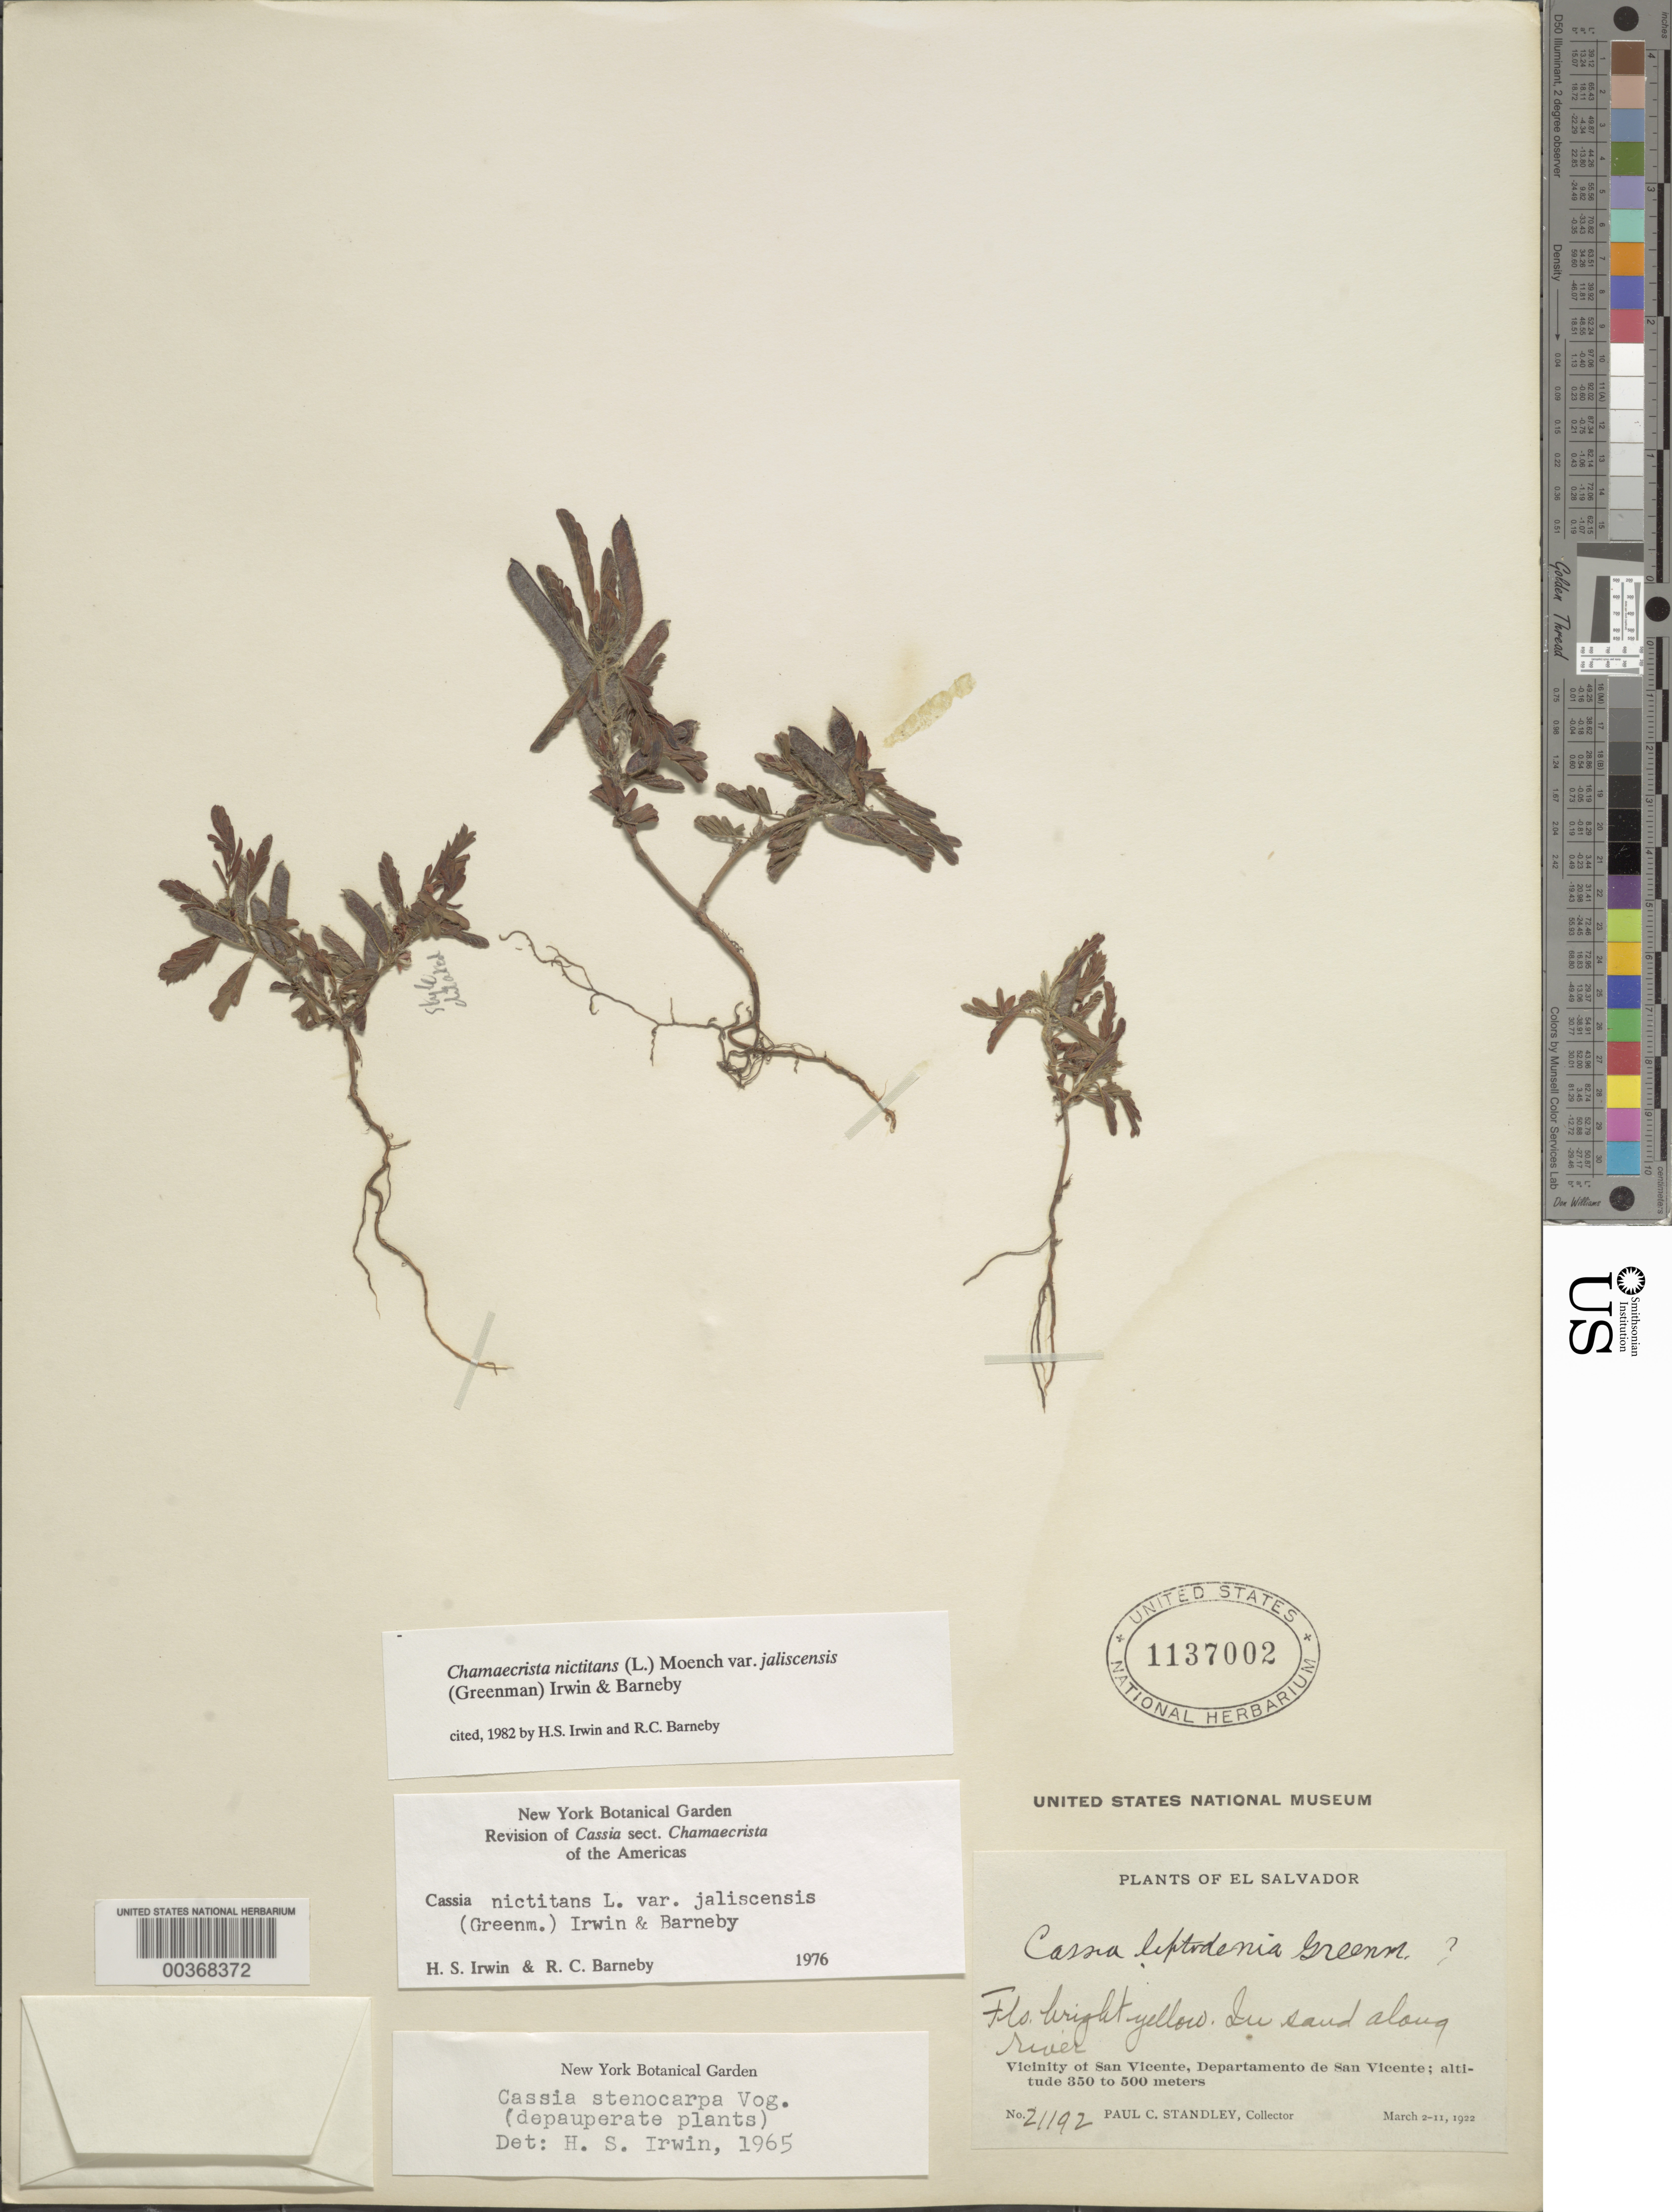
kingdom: Plantae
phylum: Tracheophyta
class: Magnoliopsida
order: Fabales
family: Fabaceae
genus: Chamaecrista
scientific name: Chamaecrista nictitans var. jaliscensis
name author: (Greenm.) H.S. Irwin & Barneby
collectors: P. C. Standley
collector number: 21192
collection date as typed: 02 Mar 1922 to 11 Mar 1922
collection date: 1922-03-02/1922-03-11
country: El Salvador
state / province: San Vincente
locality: Vicinity of san vicente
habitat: In sand along river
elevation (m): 350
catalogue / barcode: US 1137002